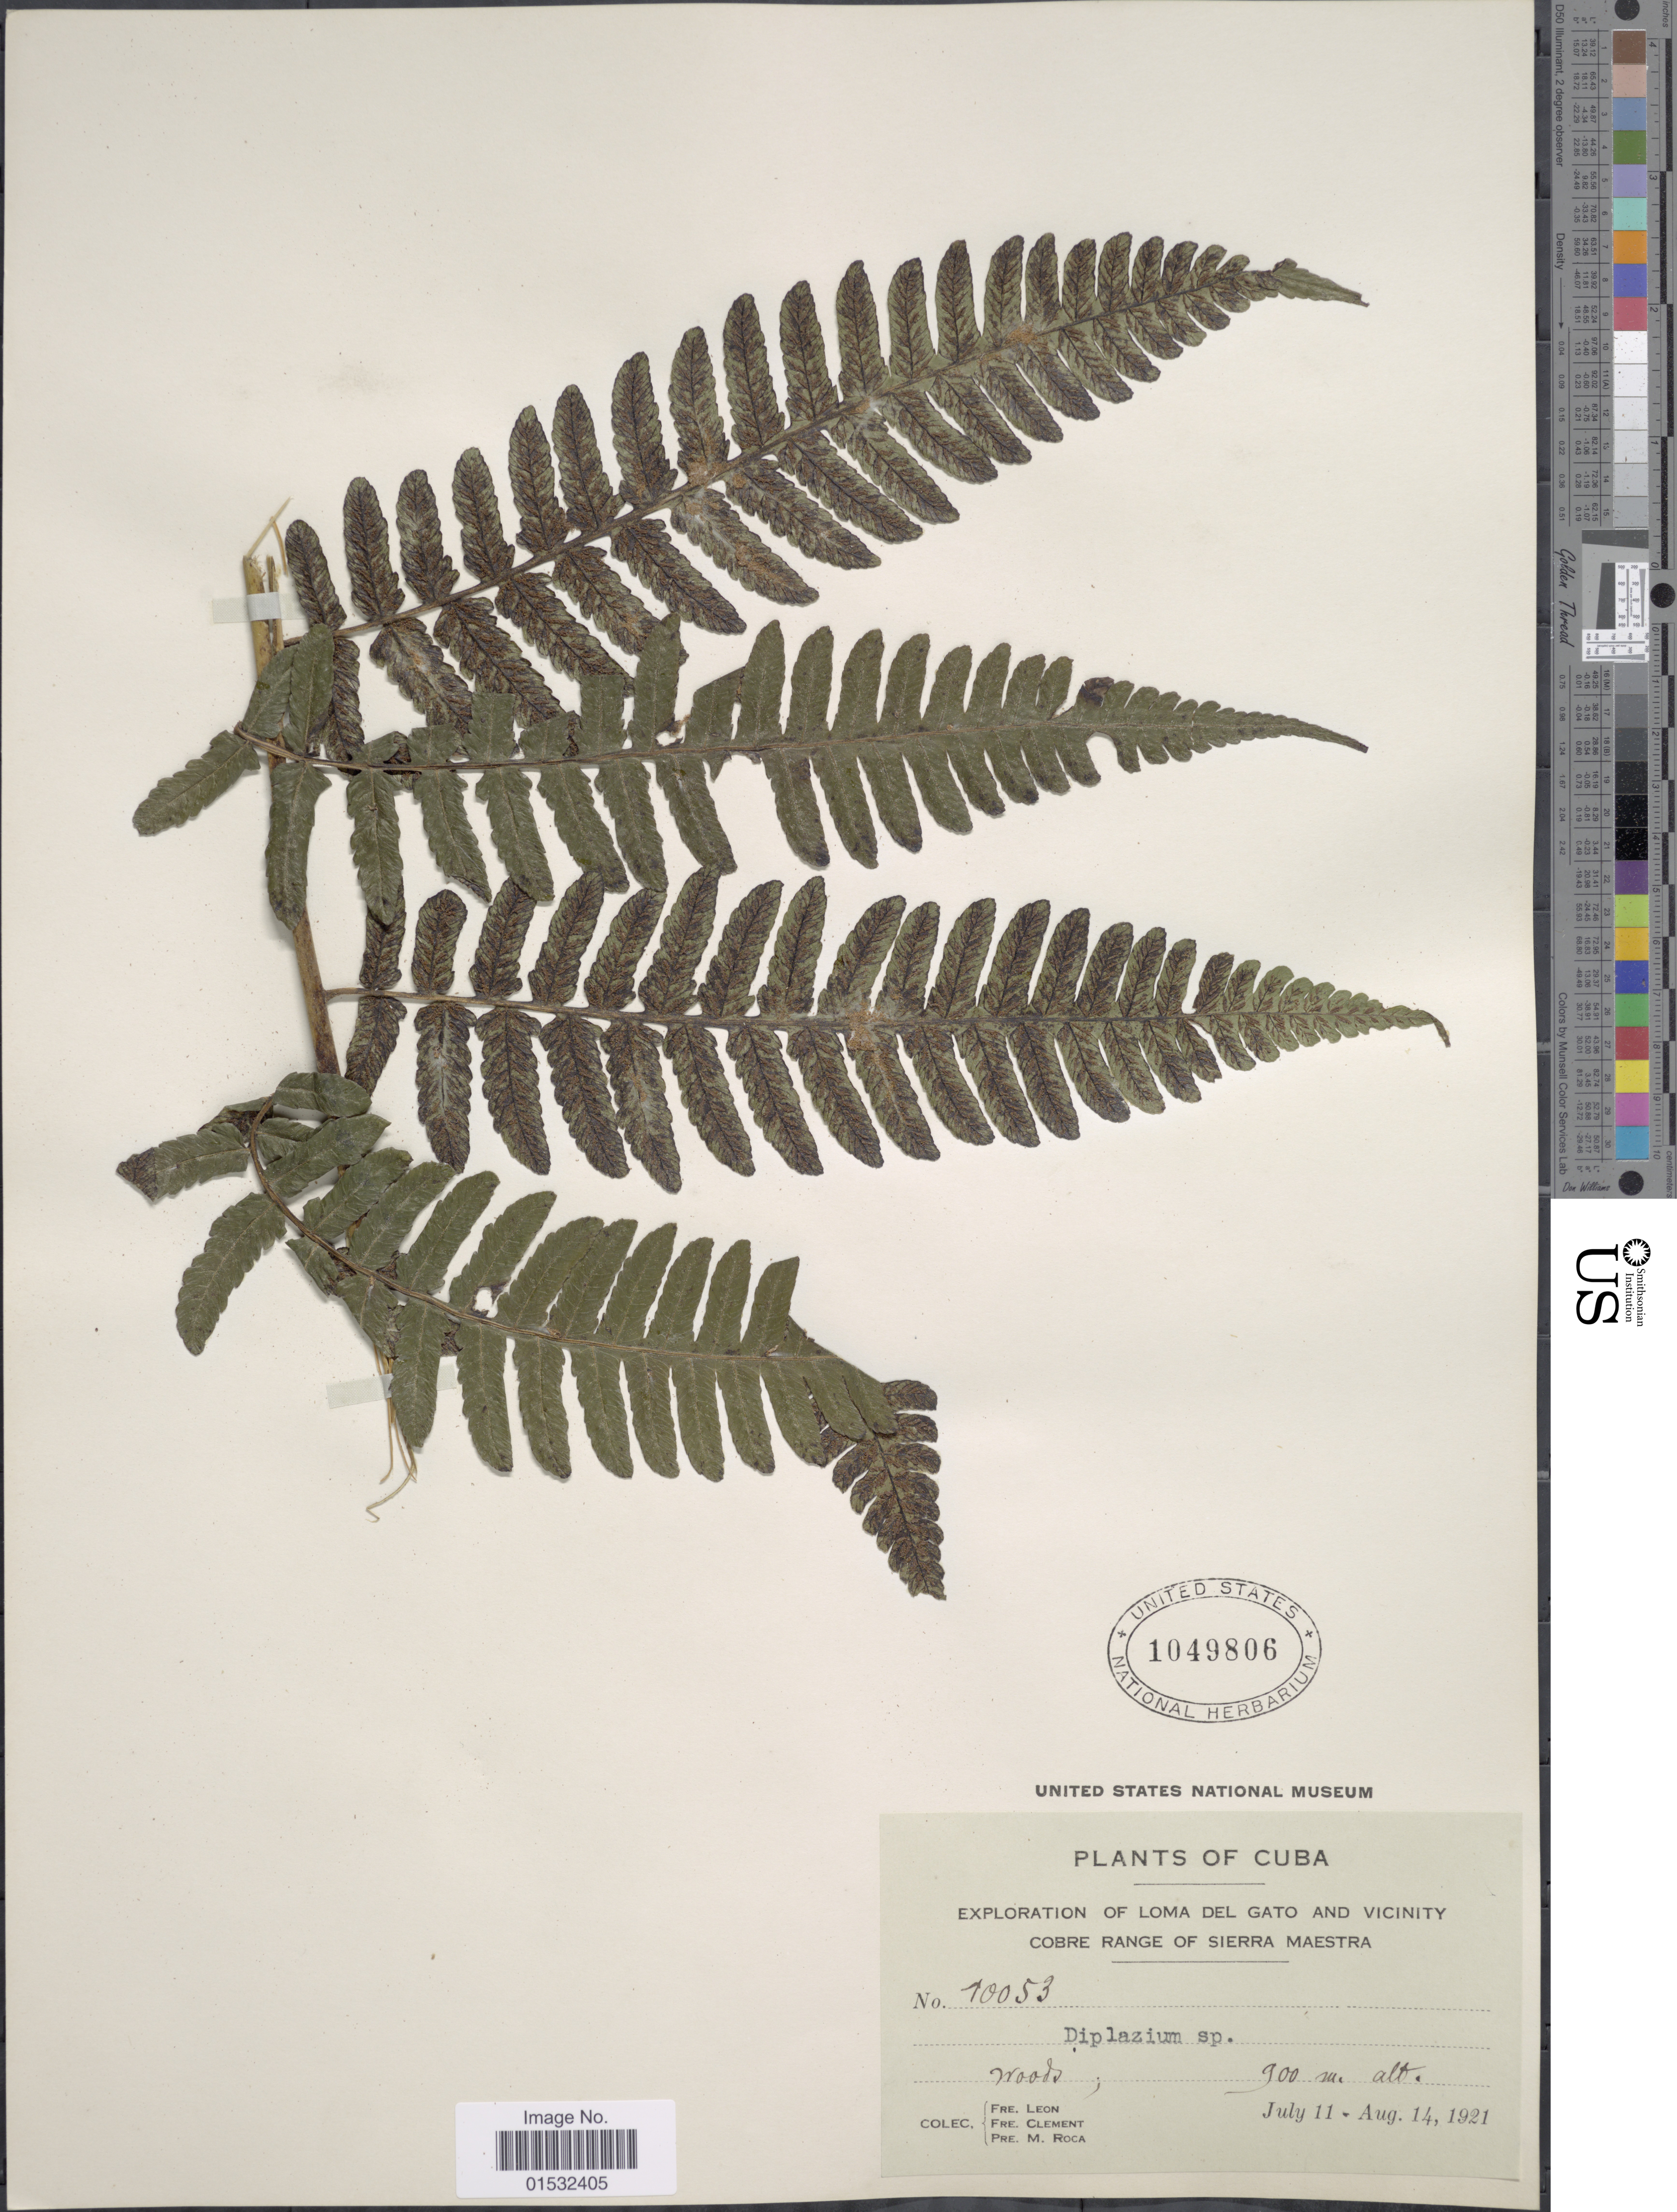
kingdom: Plantae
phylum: Tracheophyta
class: Polypodiopsida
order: Polypodiales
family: Athyriaceae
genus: Diplazium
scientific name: Diplazium striatum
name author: (L.) C. Presl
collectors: Bro. León, B. Clement & M. Roca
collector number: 10053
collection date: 1921-07-11/1921-08-14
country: Cuba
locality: Loma del Gato and vicinity Cobre Range of Sierra Maestra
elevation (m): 900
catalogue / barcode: US 1049806